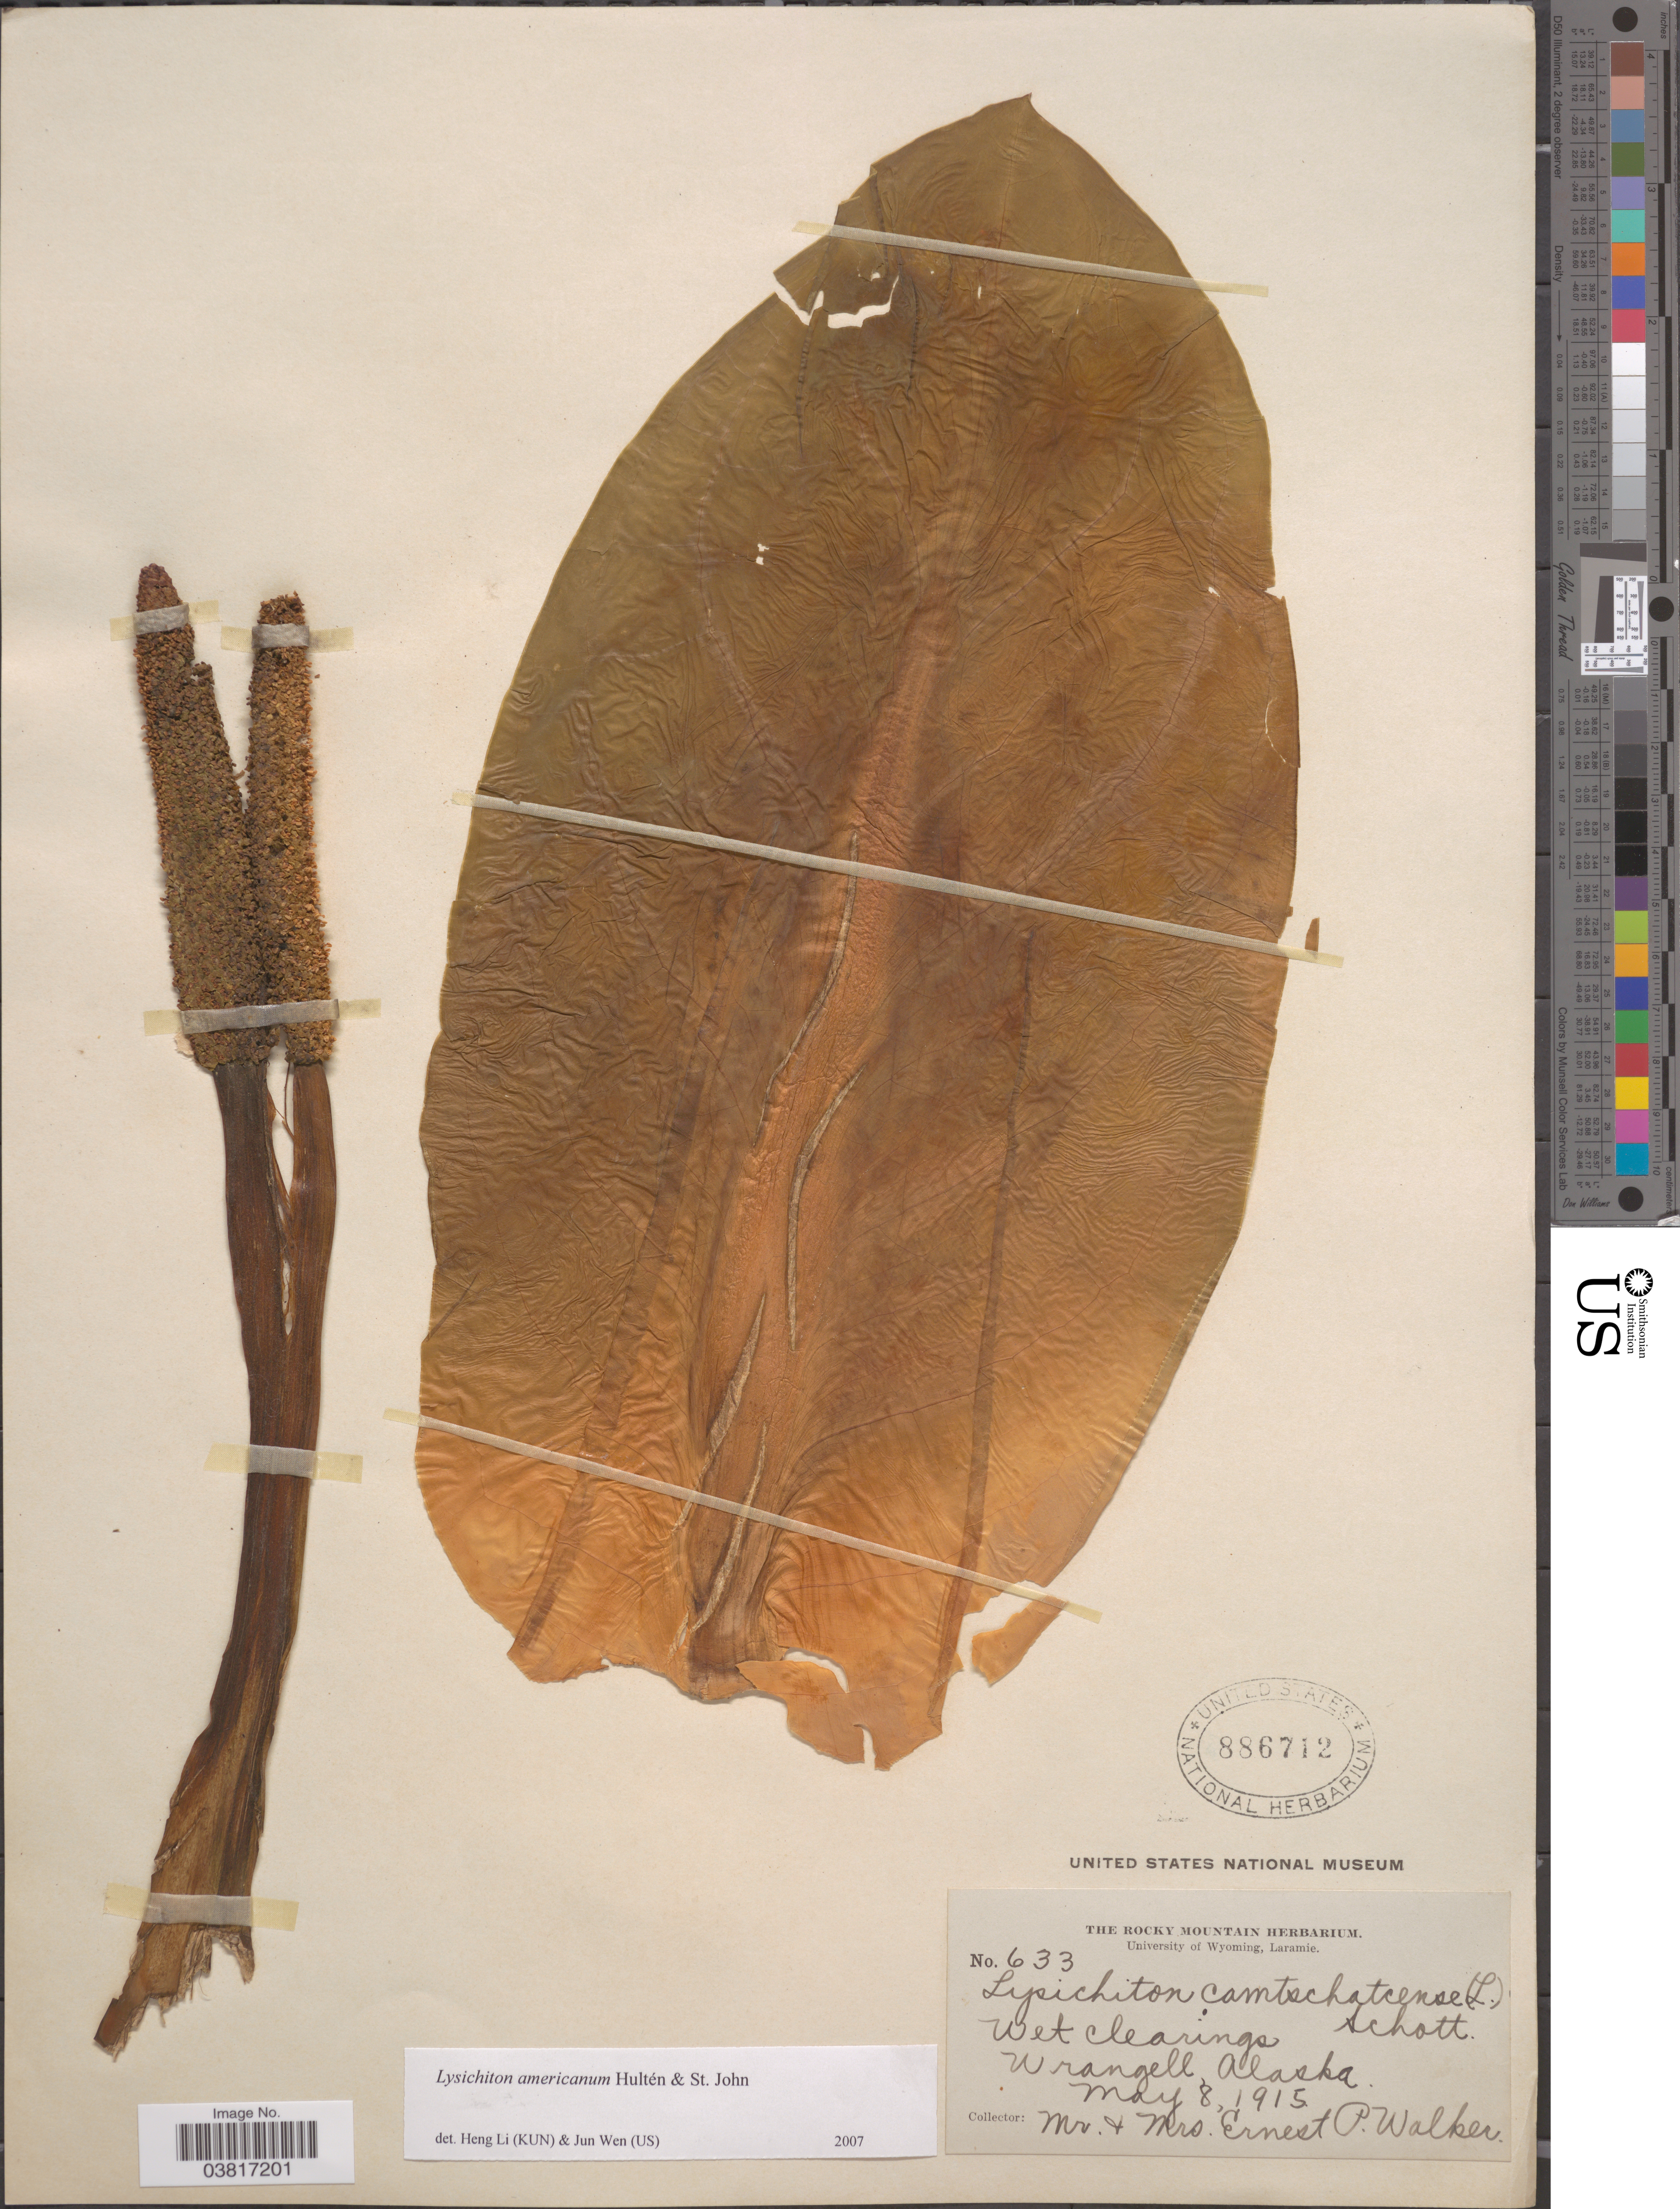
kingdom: Plantae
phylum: Tracheophyta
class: Liliopsida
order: Alismatales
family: Araceae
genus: Lysichiton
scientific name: Lysichiton americanus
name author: Hultén & H. St. John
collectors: E. P. Walker & E. Walker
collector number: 633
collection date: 1915-05-08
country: United States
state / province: Alaska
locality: Wrangell.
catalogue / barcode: US 886712